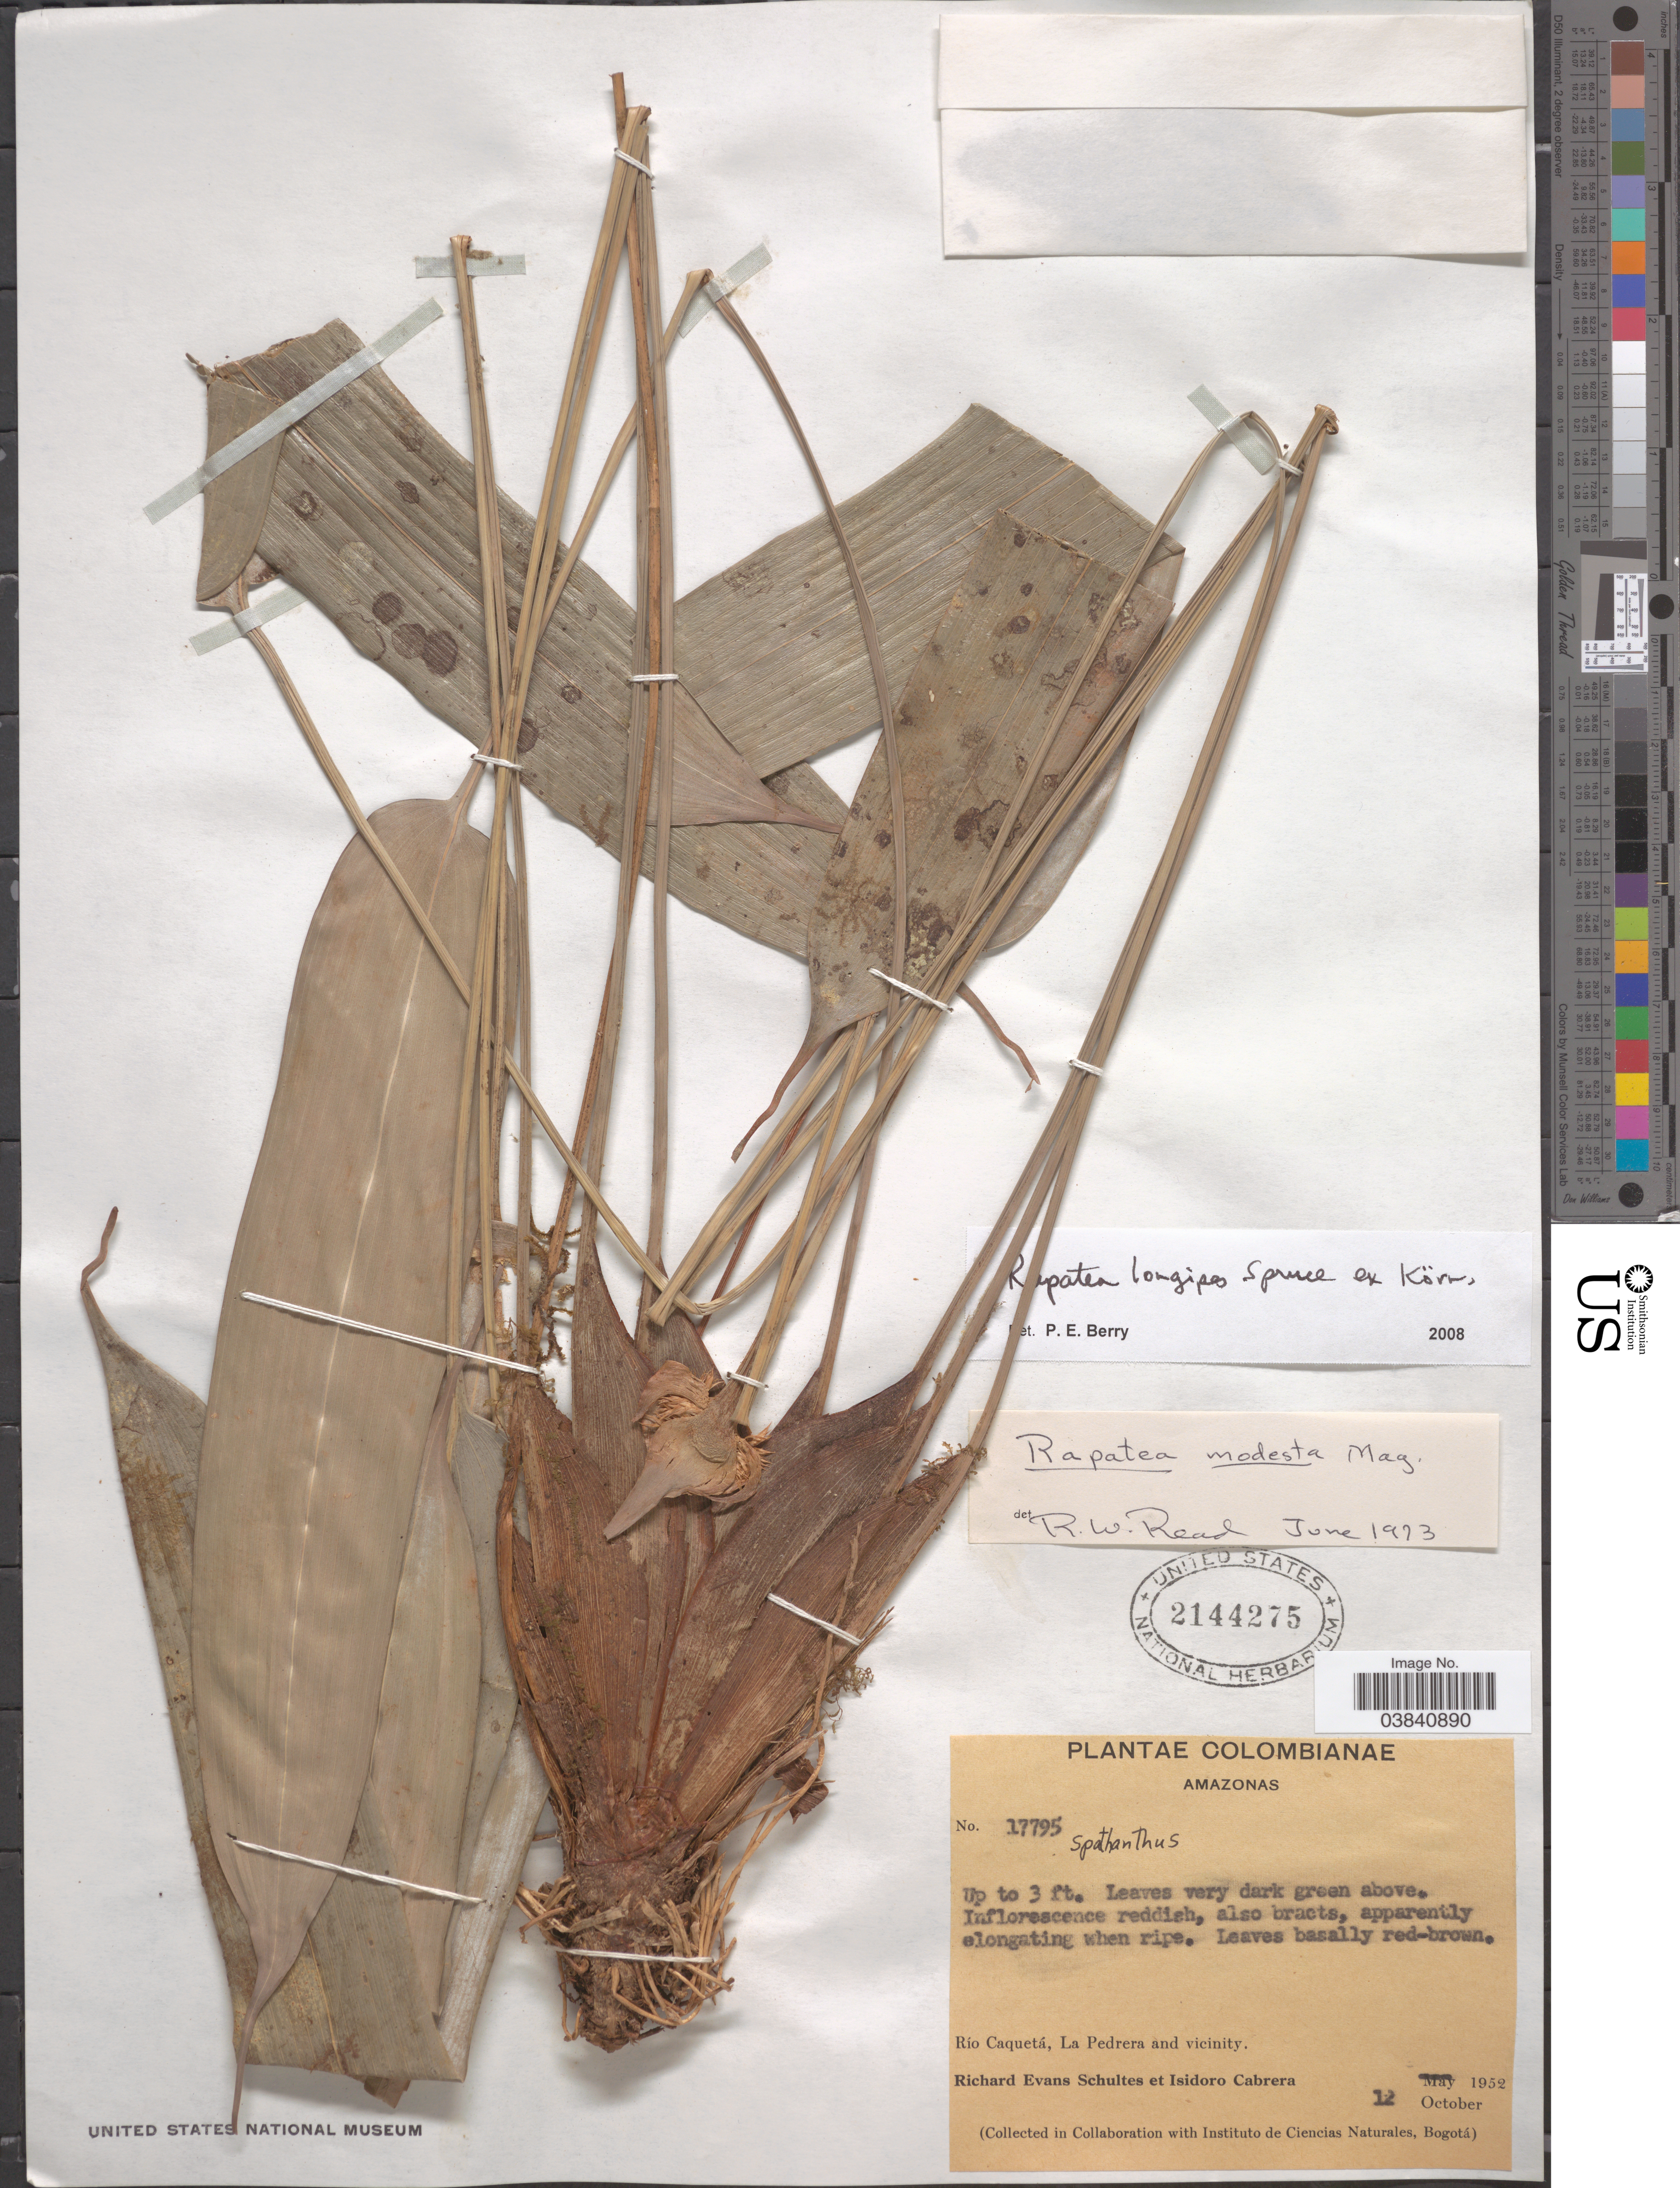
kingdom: Plantae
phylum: Tracheophyta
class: Liliopsida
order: Poales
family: Rapateaceae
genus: Rapatea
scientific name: Rapatea longipes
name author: Spruce ex Körn.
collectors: R. E. Schultes & I. Cabrera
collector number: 17795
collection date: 1952-10-12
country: Colombia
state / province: Amazônas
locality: Río Caquetá, La Pedrera and vicinity.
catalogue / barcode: US 2144275